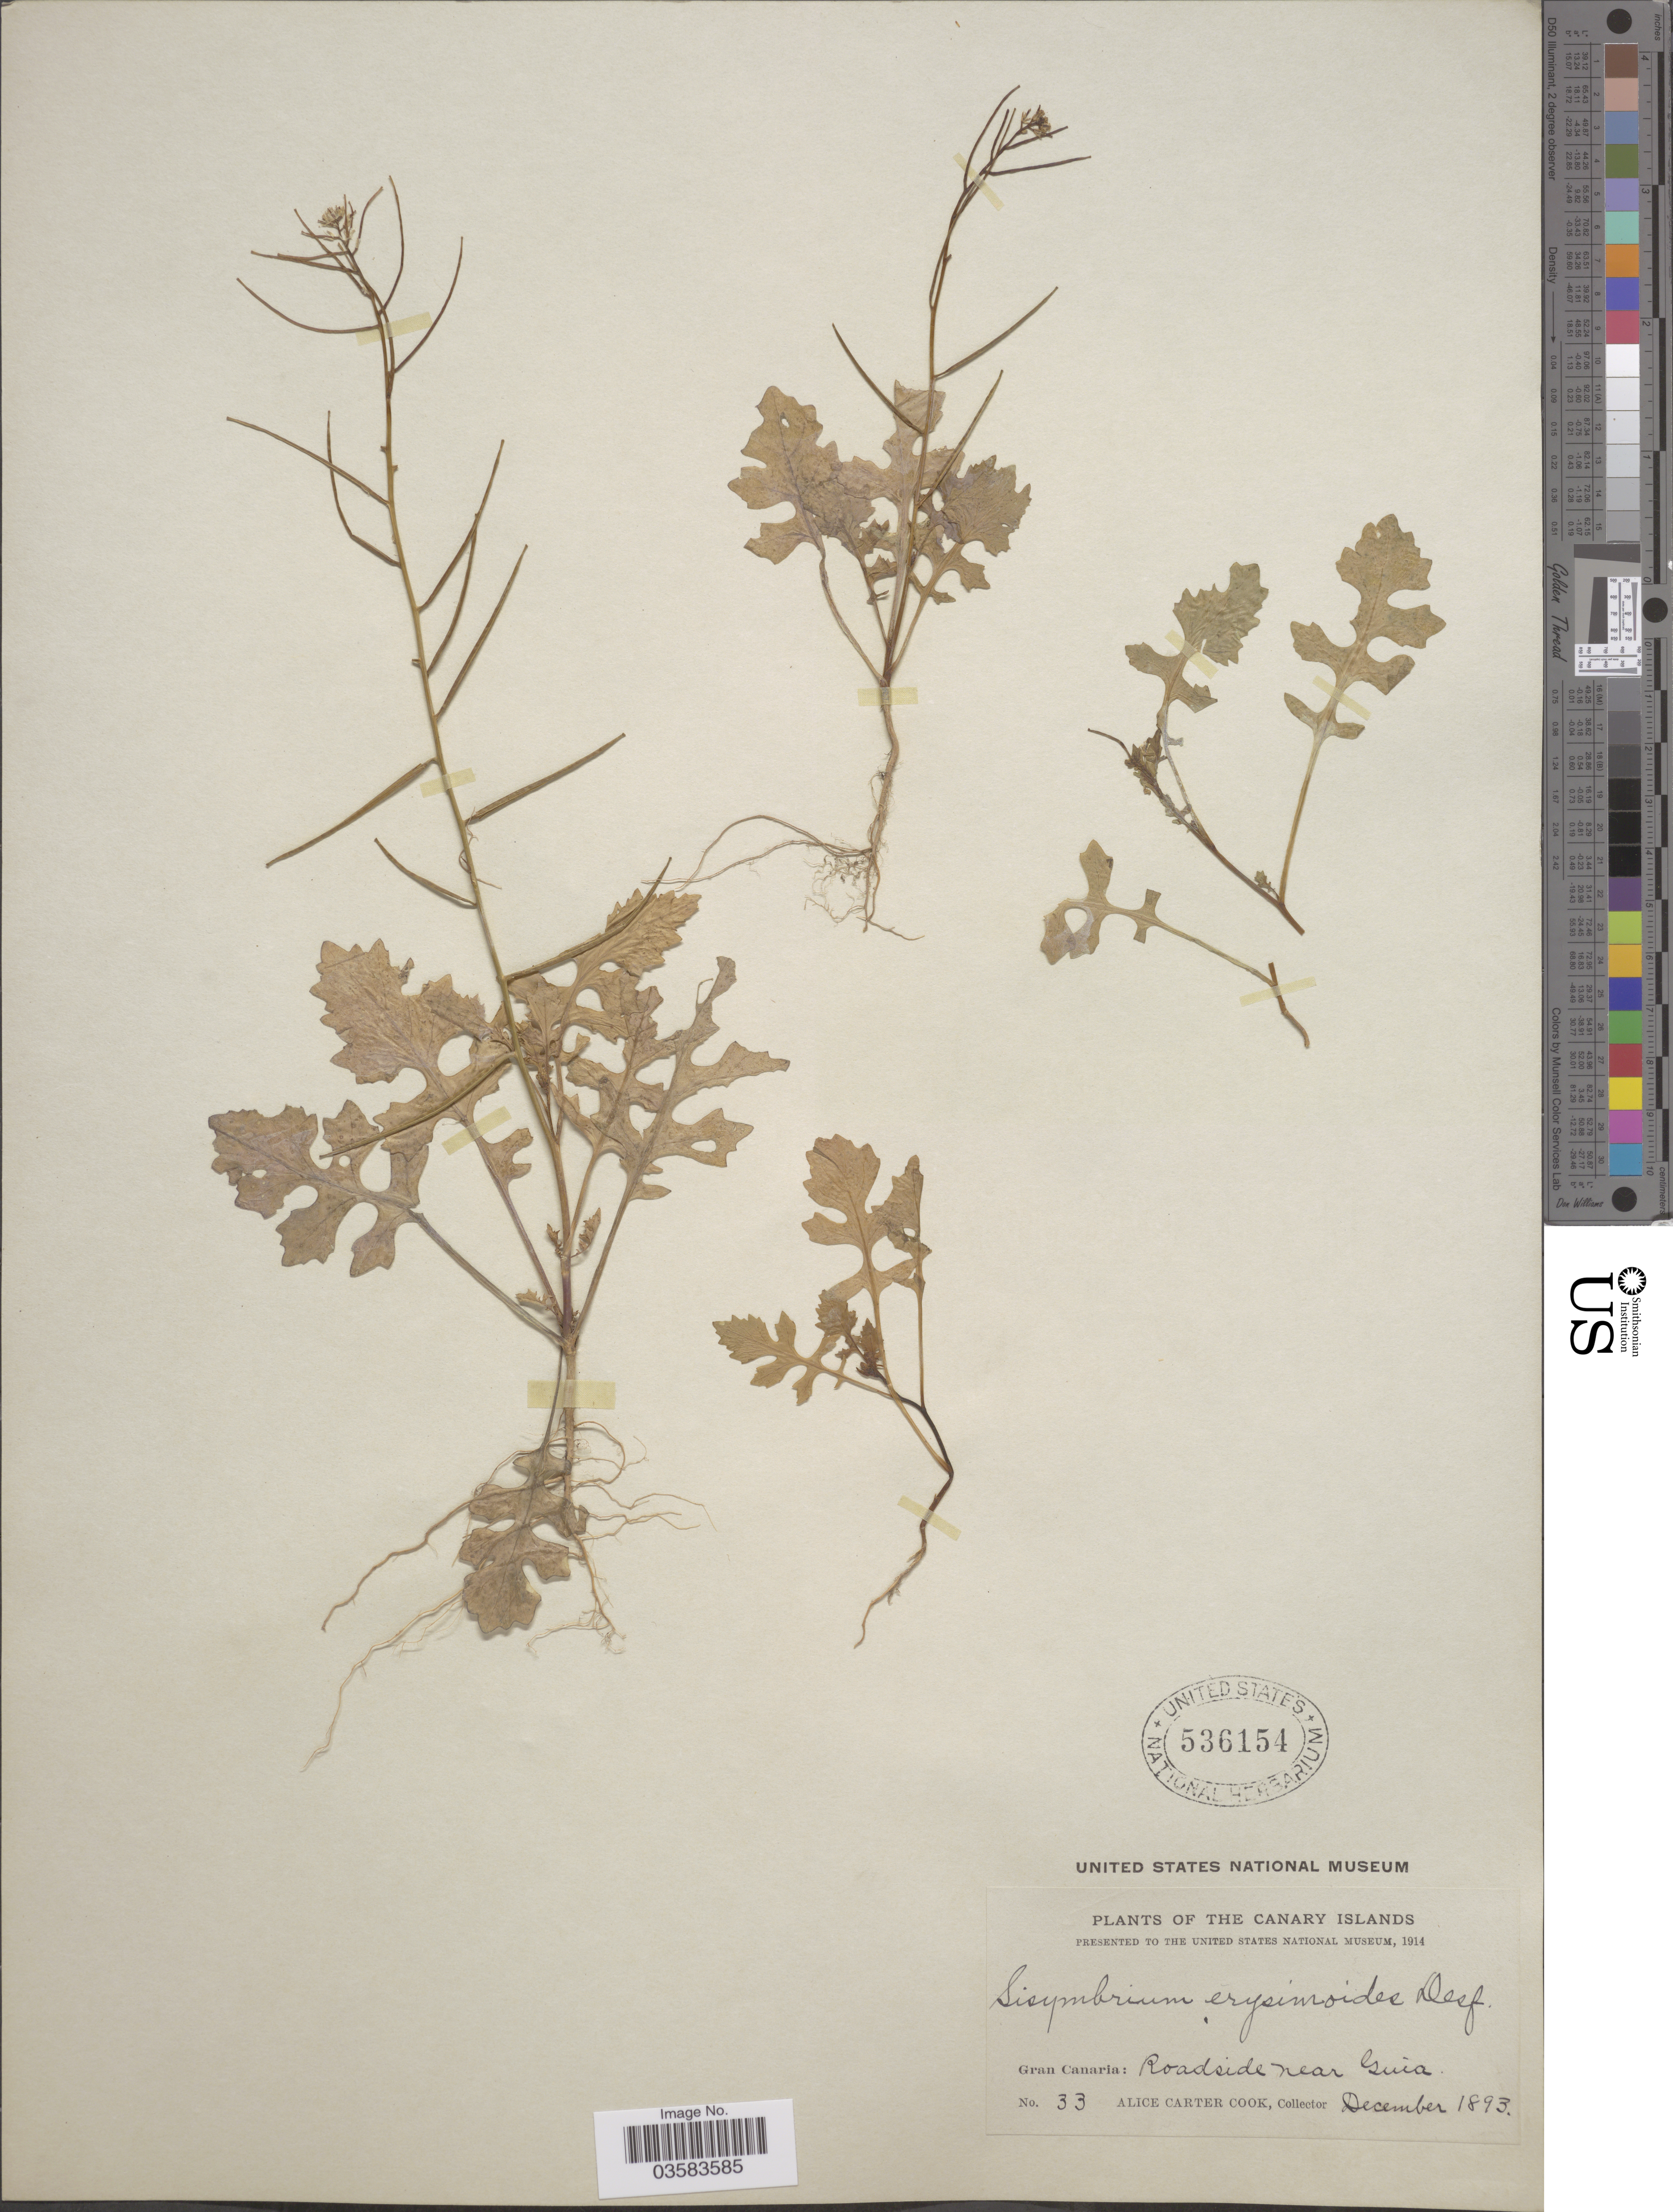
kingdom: Plantae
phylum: Tracheophyta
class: Magnoliopsida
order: Brassicales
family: Brassicaceae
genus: Sisymbrium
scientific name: Sisymbrium erysimoides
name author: Desf.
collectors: Alice C. Cook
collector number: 33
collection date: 1893-12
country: Spain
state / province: Canarias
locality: The Canary Islands. Gran Canaria: Roadside near Guia.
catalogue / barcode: US 536154